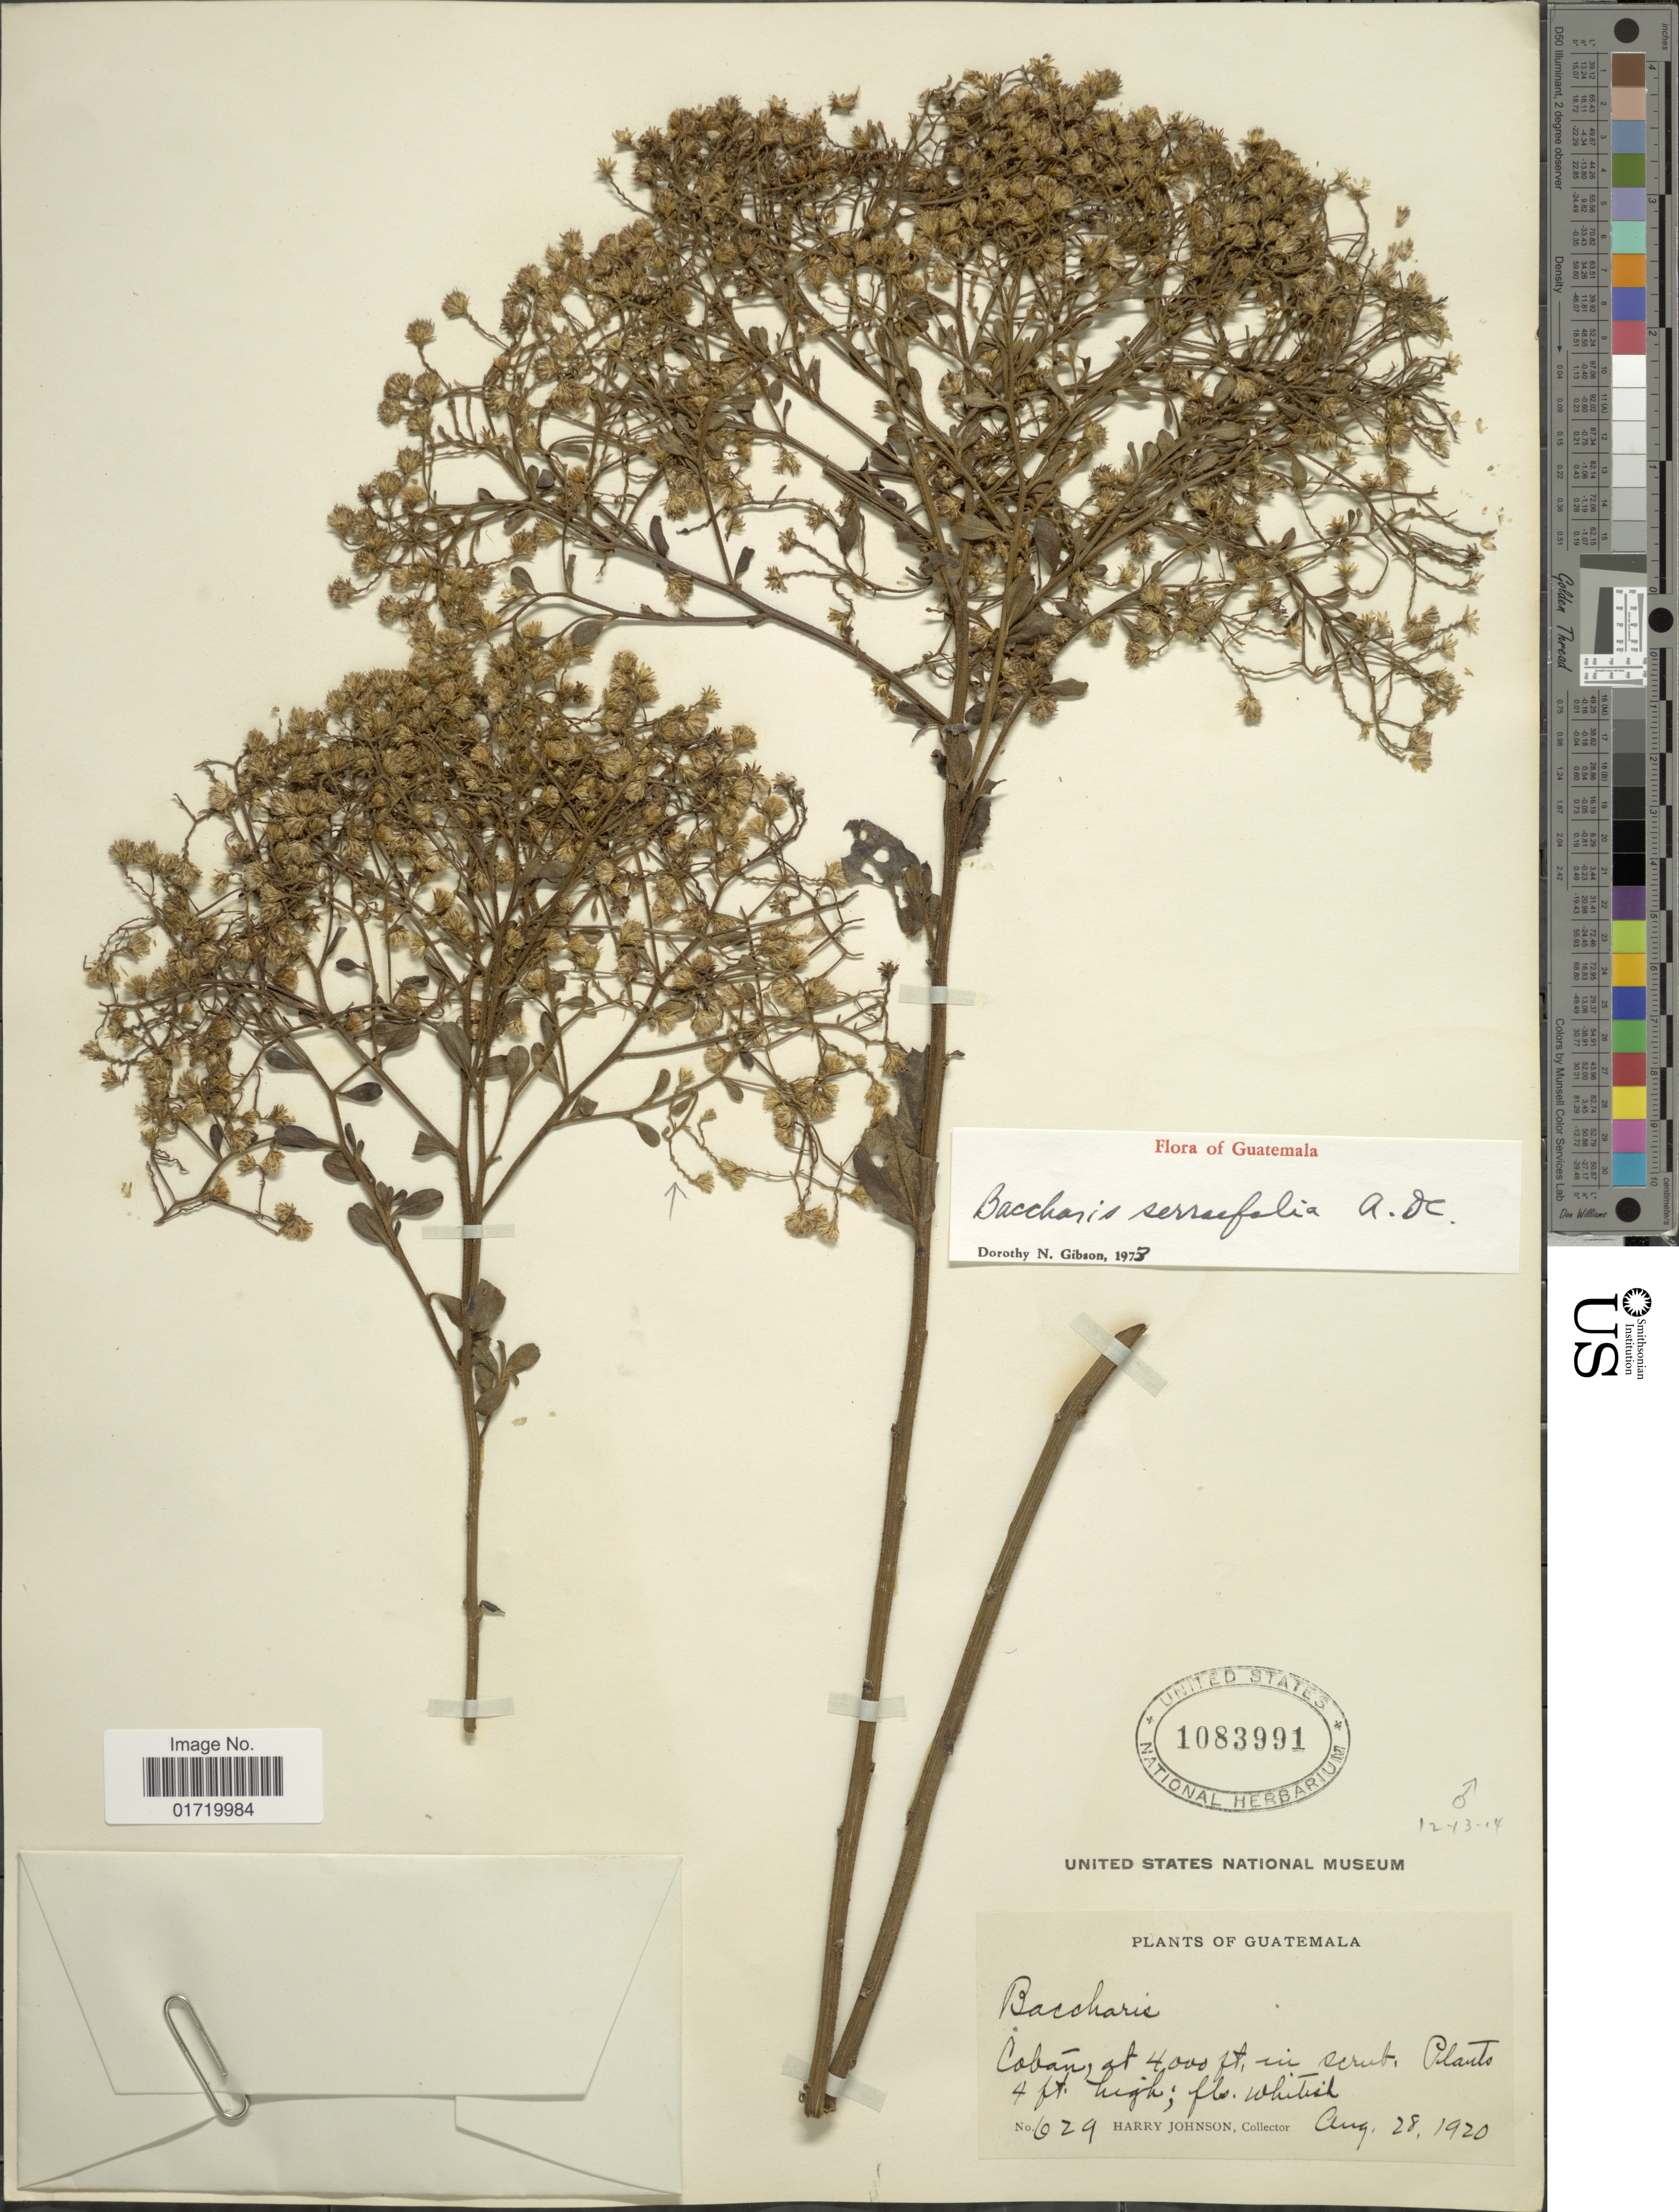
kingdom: Plantae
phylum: Tracheophyta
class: Magnoliopsida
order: Asterales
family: Asteraceae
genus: Baccharis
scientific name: Baccharis serrifolia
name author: DC.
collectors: H. Johnson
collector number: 629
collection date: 1920-08-28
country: Guatemala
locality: Coban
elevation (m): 1219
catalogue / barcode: US 1083991